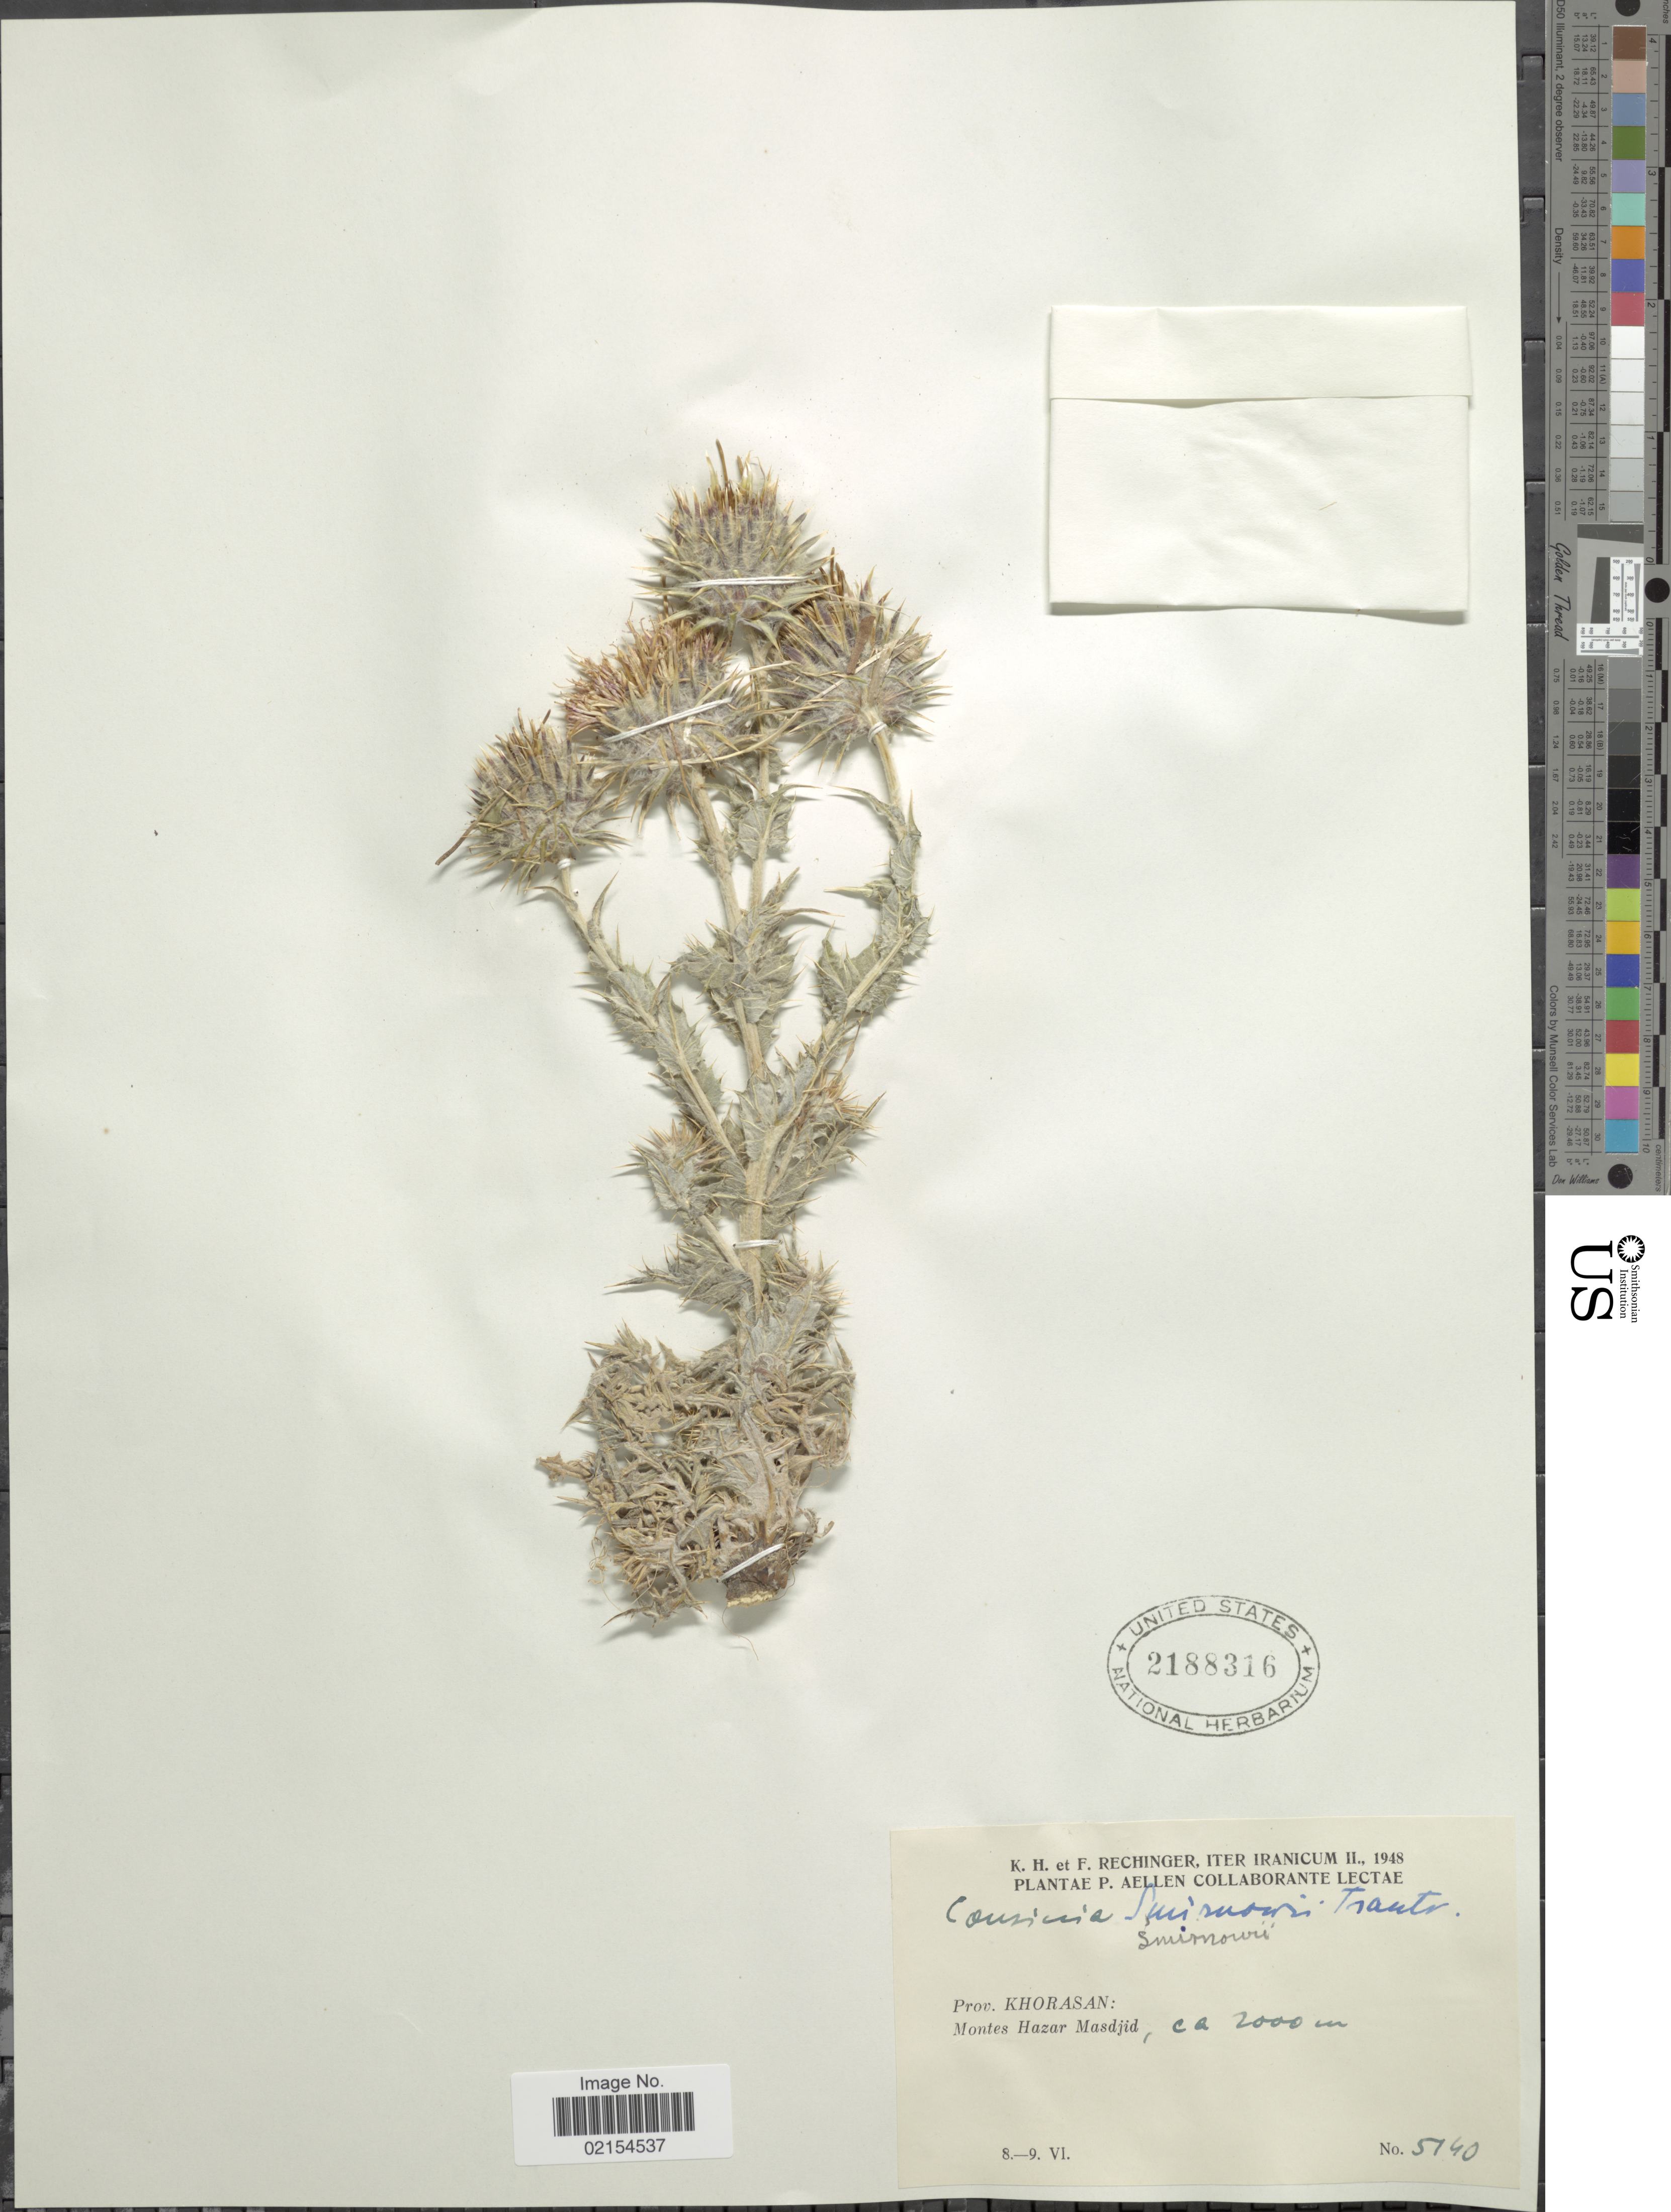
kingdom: Plantae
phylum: Tracheophyta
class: Magnoliopsida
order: Asterales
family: Asteraceae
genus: Cousinia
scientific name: Cousinia smirnowii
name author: Trautv.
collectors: K. H. Rechinger & F. Rechinger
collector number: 5140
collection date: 1948-06-08/1948-06-09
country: Iran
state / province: Khorasan [obsolete]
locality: Iter Iranicum, Prov. Khorasan: Montes Hazar Masdjid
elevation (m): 2000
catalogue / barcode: US 2188316